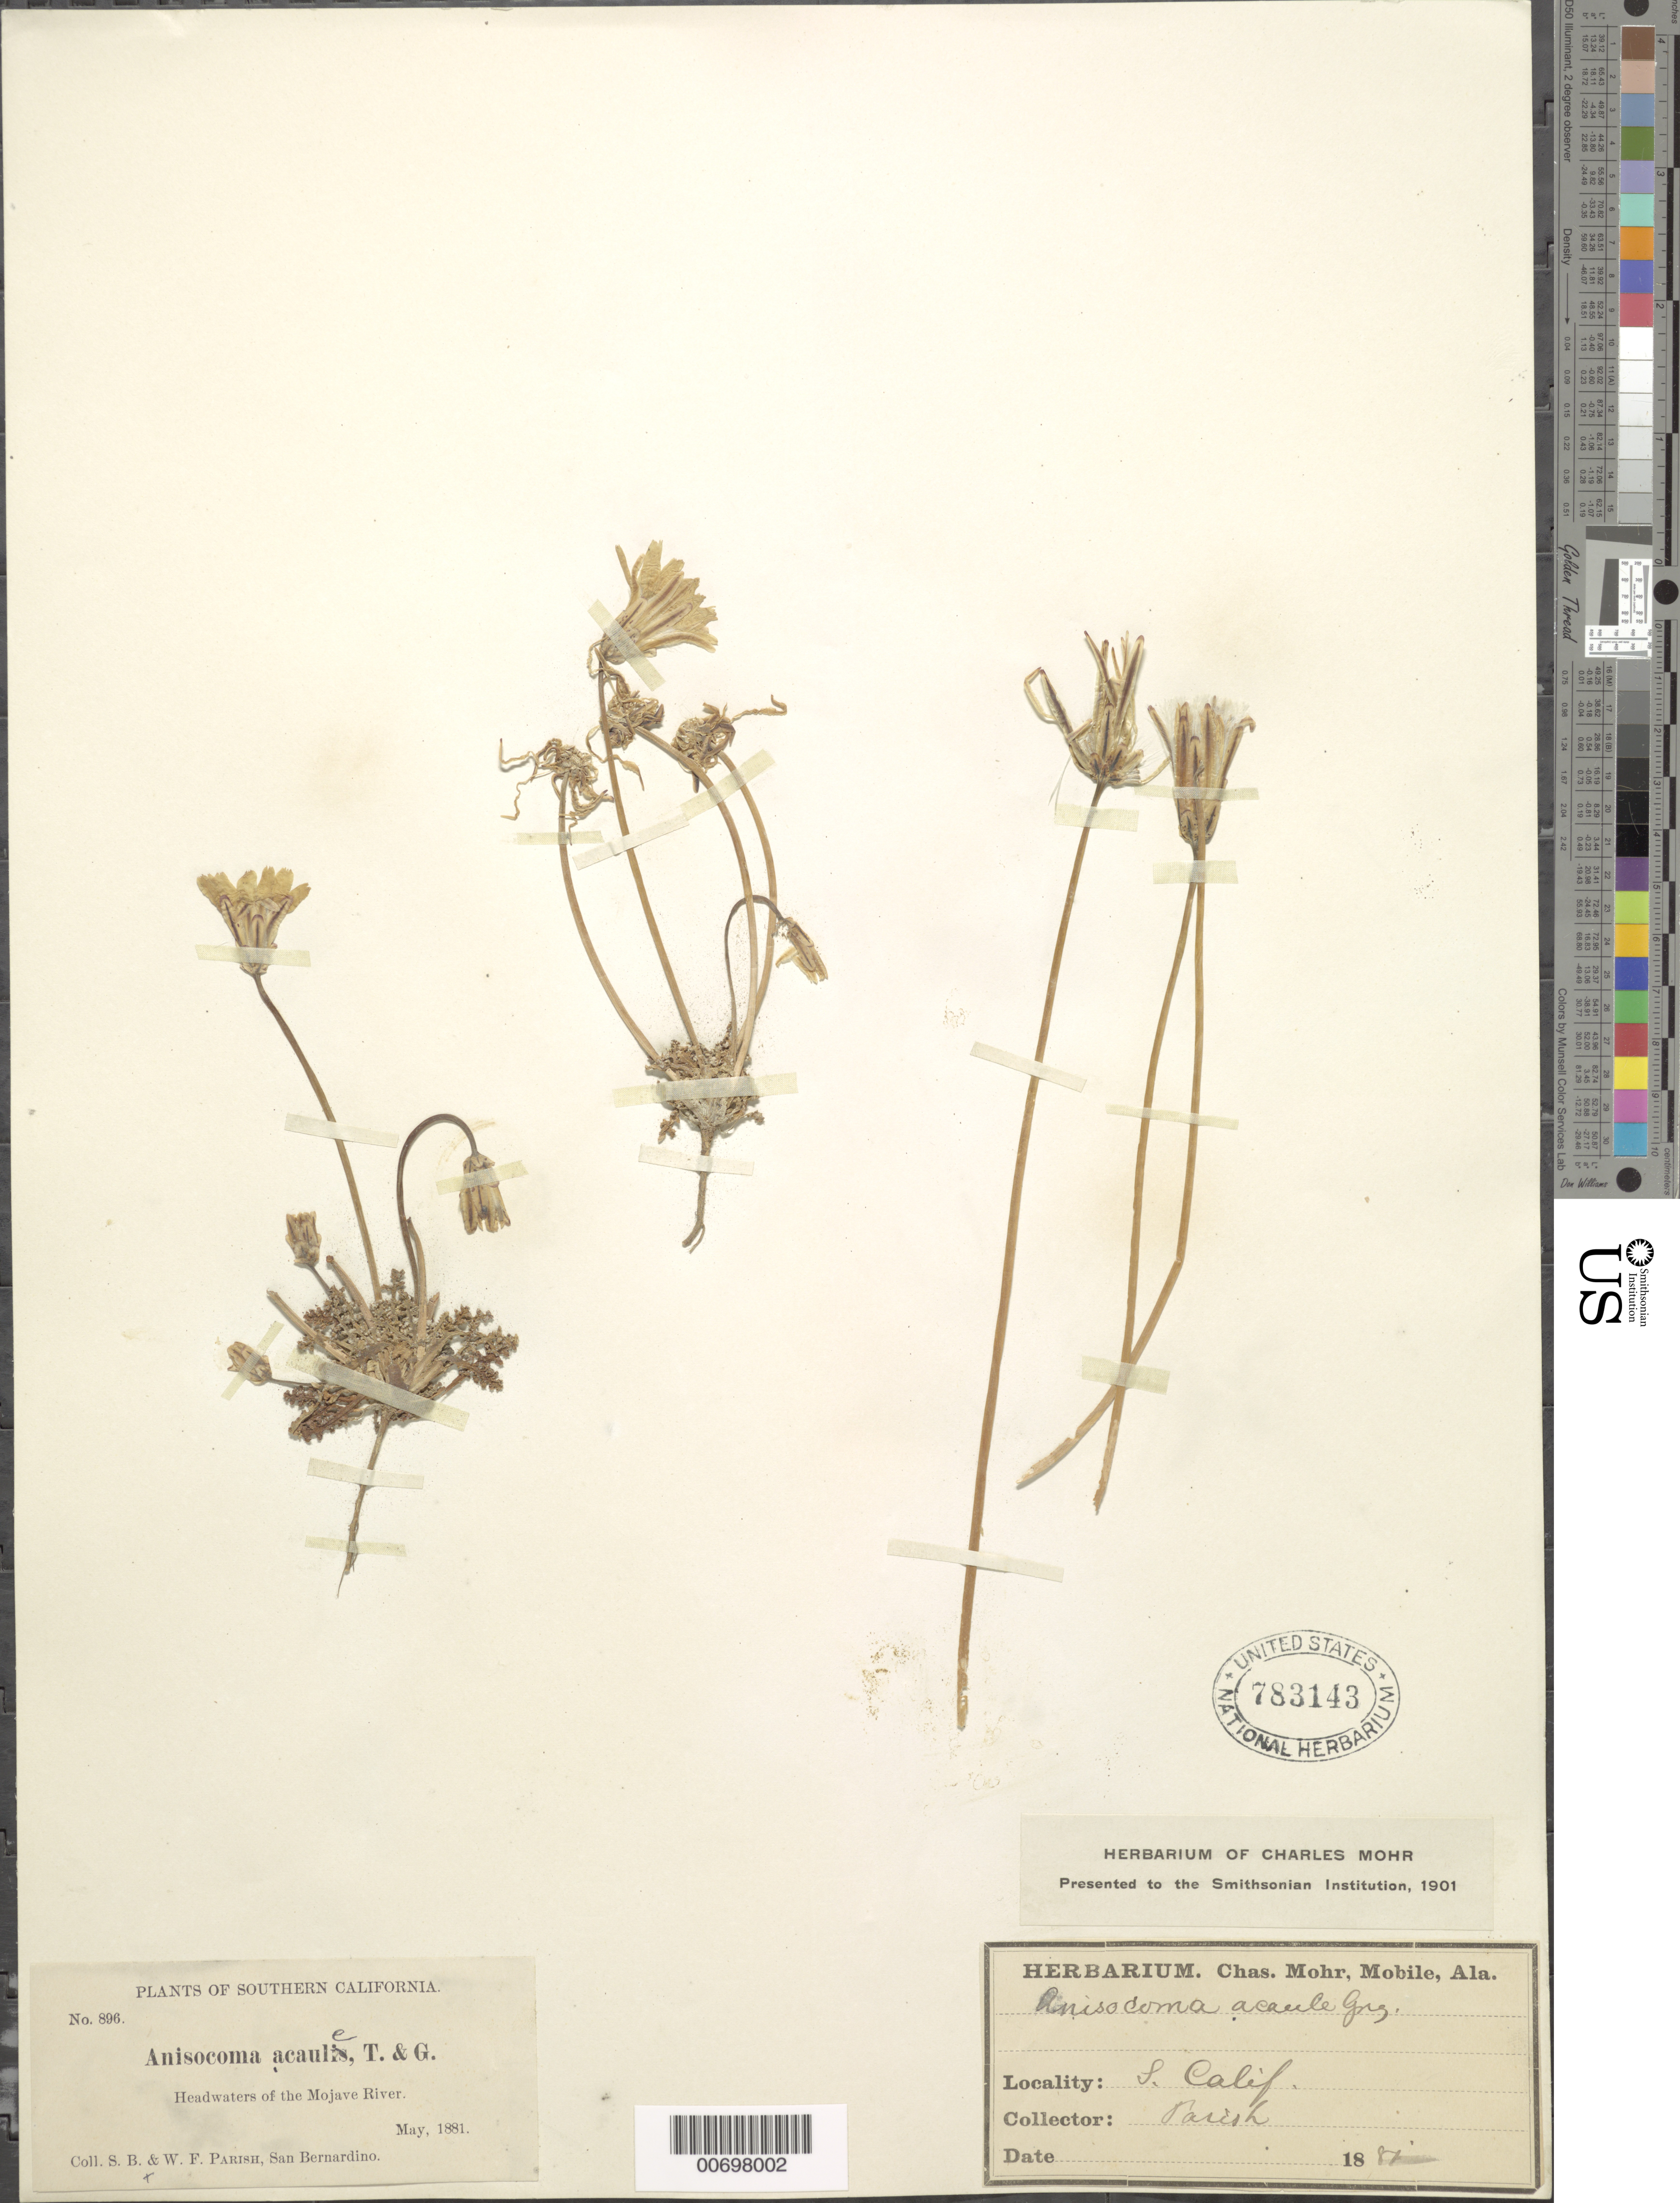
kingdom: Plantae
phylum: Tracheophyta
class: Magnoliopsida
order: Asterales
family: Asteraceae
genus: Anisocoma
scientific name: Anisocoma acaulis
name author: Torr. & A. Gray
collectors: S. B. Parish & W. F. Parish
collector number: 896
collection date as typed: May 1881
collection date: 1881-05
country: United States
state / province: California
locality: Headwaters of the Mojave River.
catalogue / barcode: US 783143